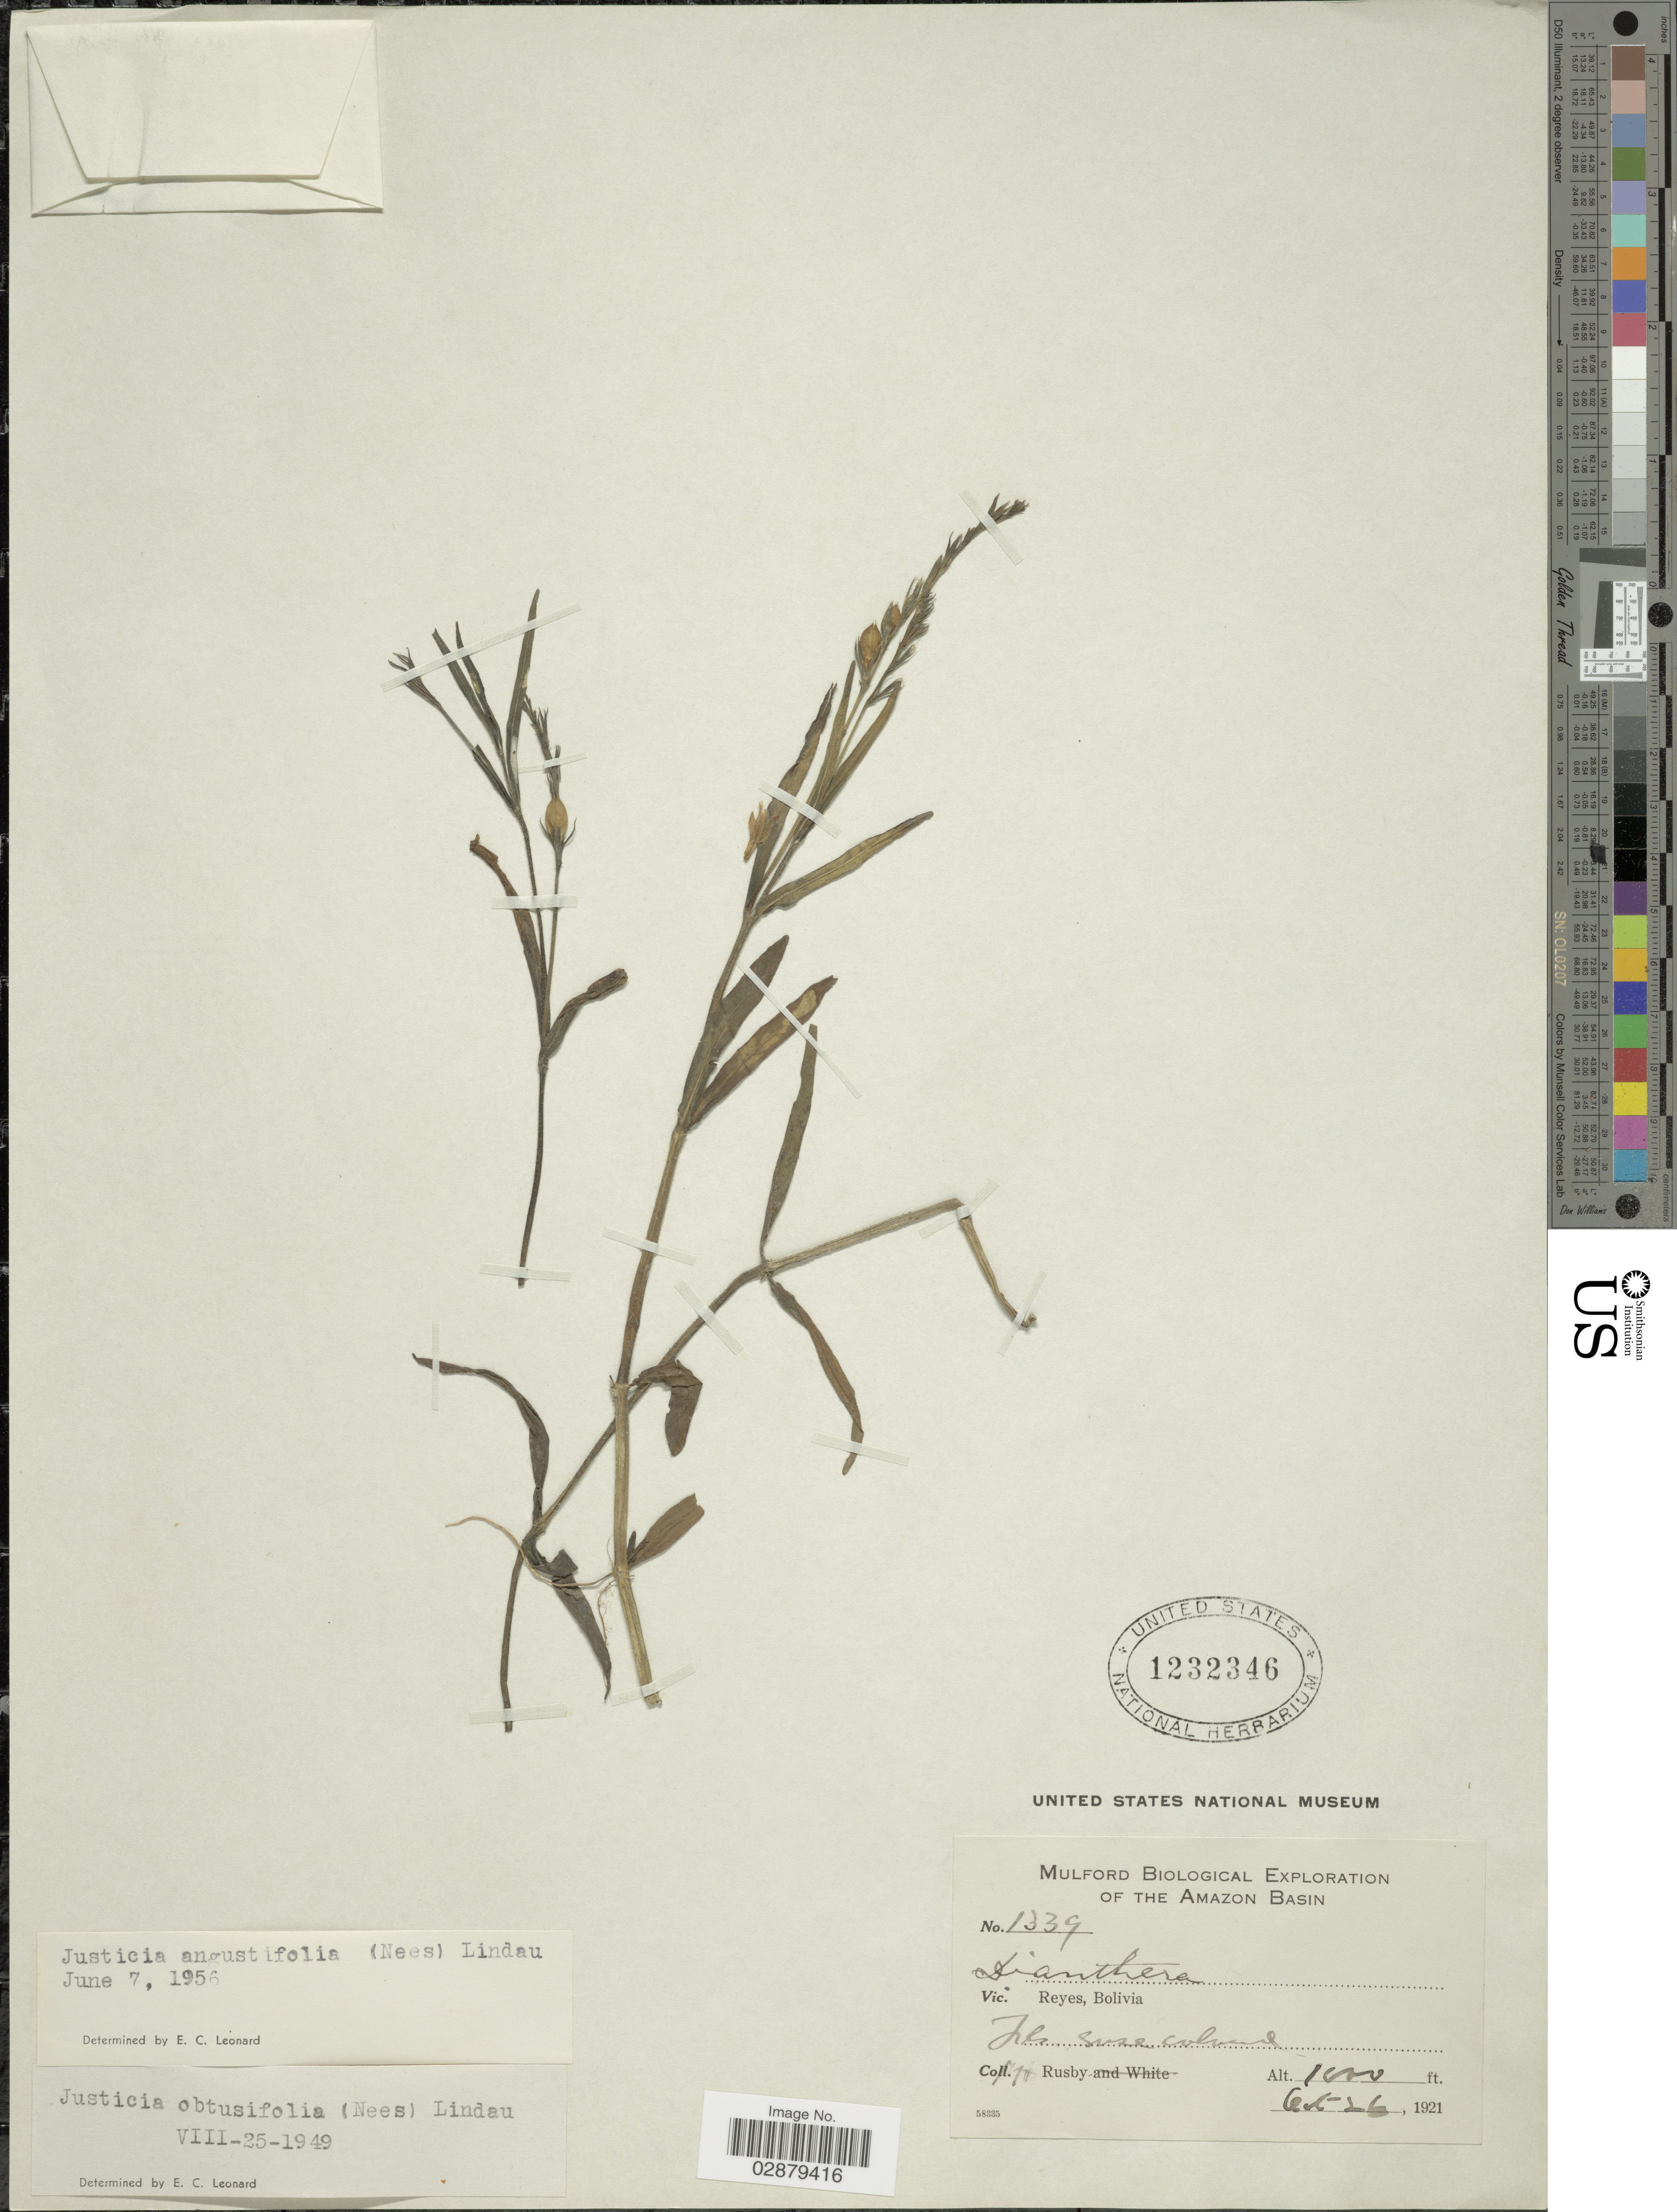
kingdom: Plantae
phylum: Tracheophyta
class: Magnoliopsida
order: Lamiales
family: Acanthaceae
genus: Justicia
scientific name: Justicia laevilinguis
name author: (Nees) Lindau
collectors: H. H. Rusby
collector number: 1339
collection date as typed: Oct. 26, 1921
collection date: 1921-10-26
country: Bolivia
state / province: Beni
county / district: José Ballivián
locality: Reyes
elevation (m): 305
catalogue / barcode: US 1232346